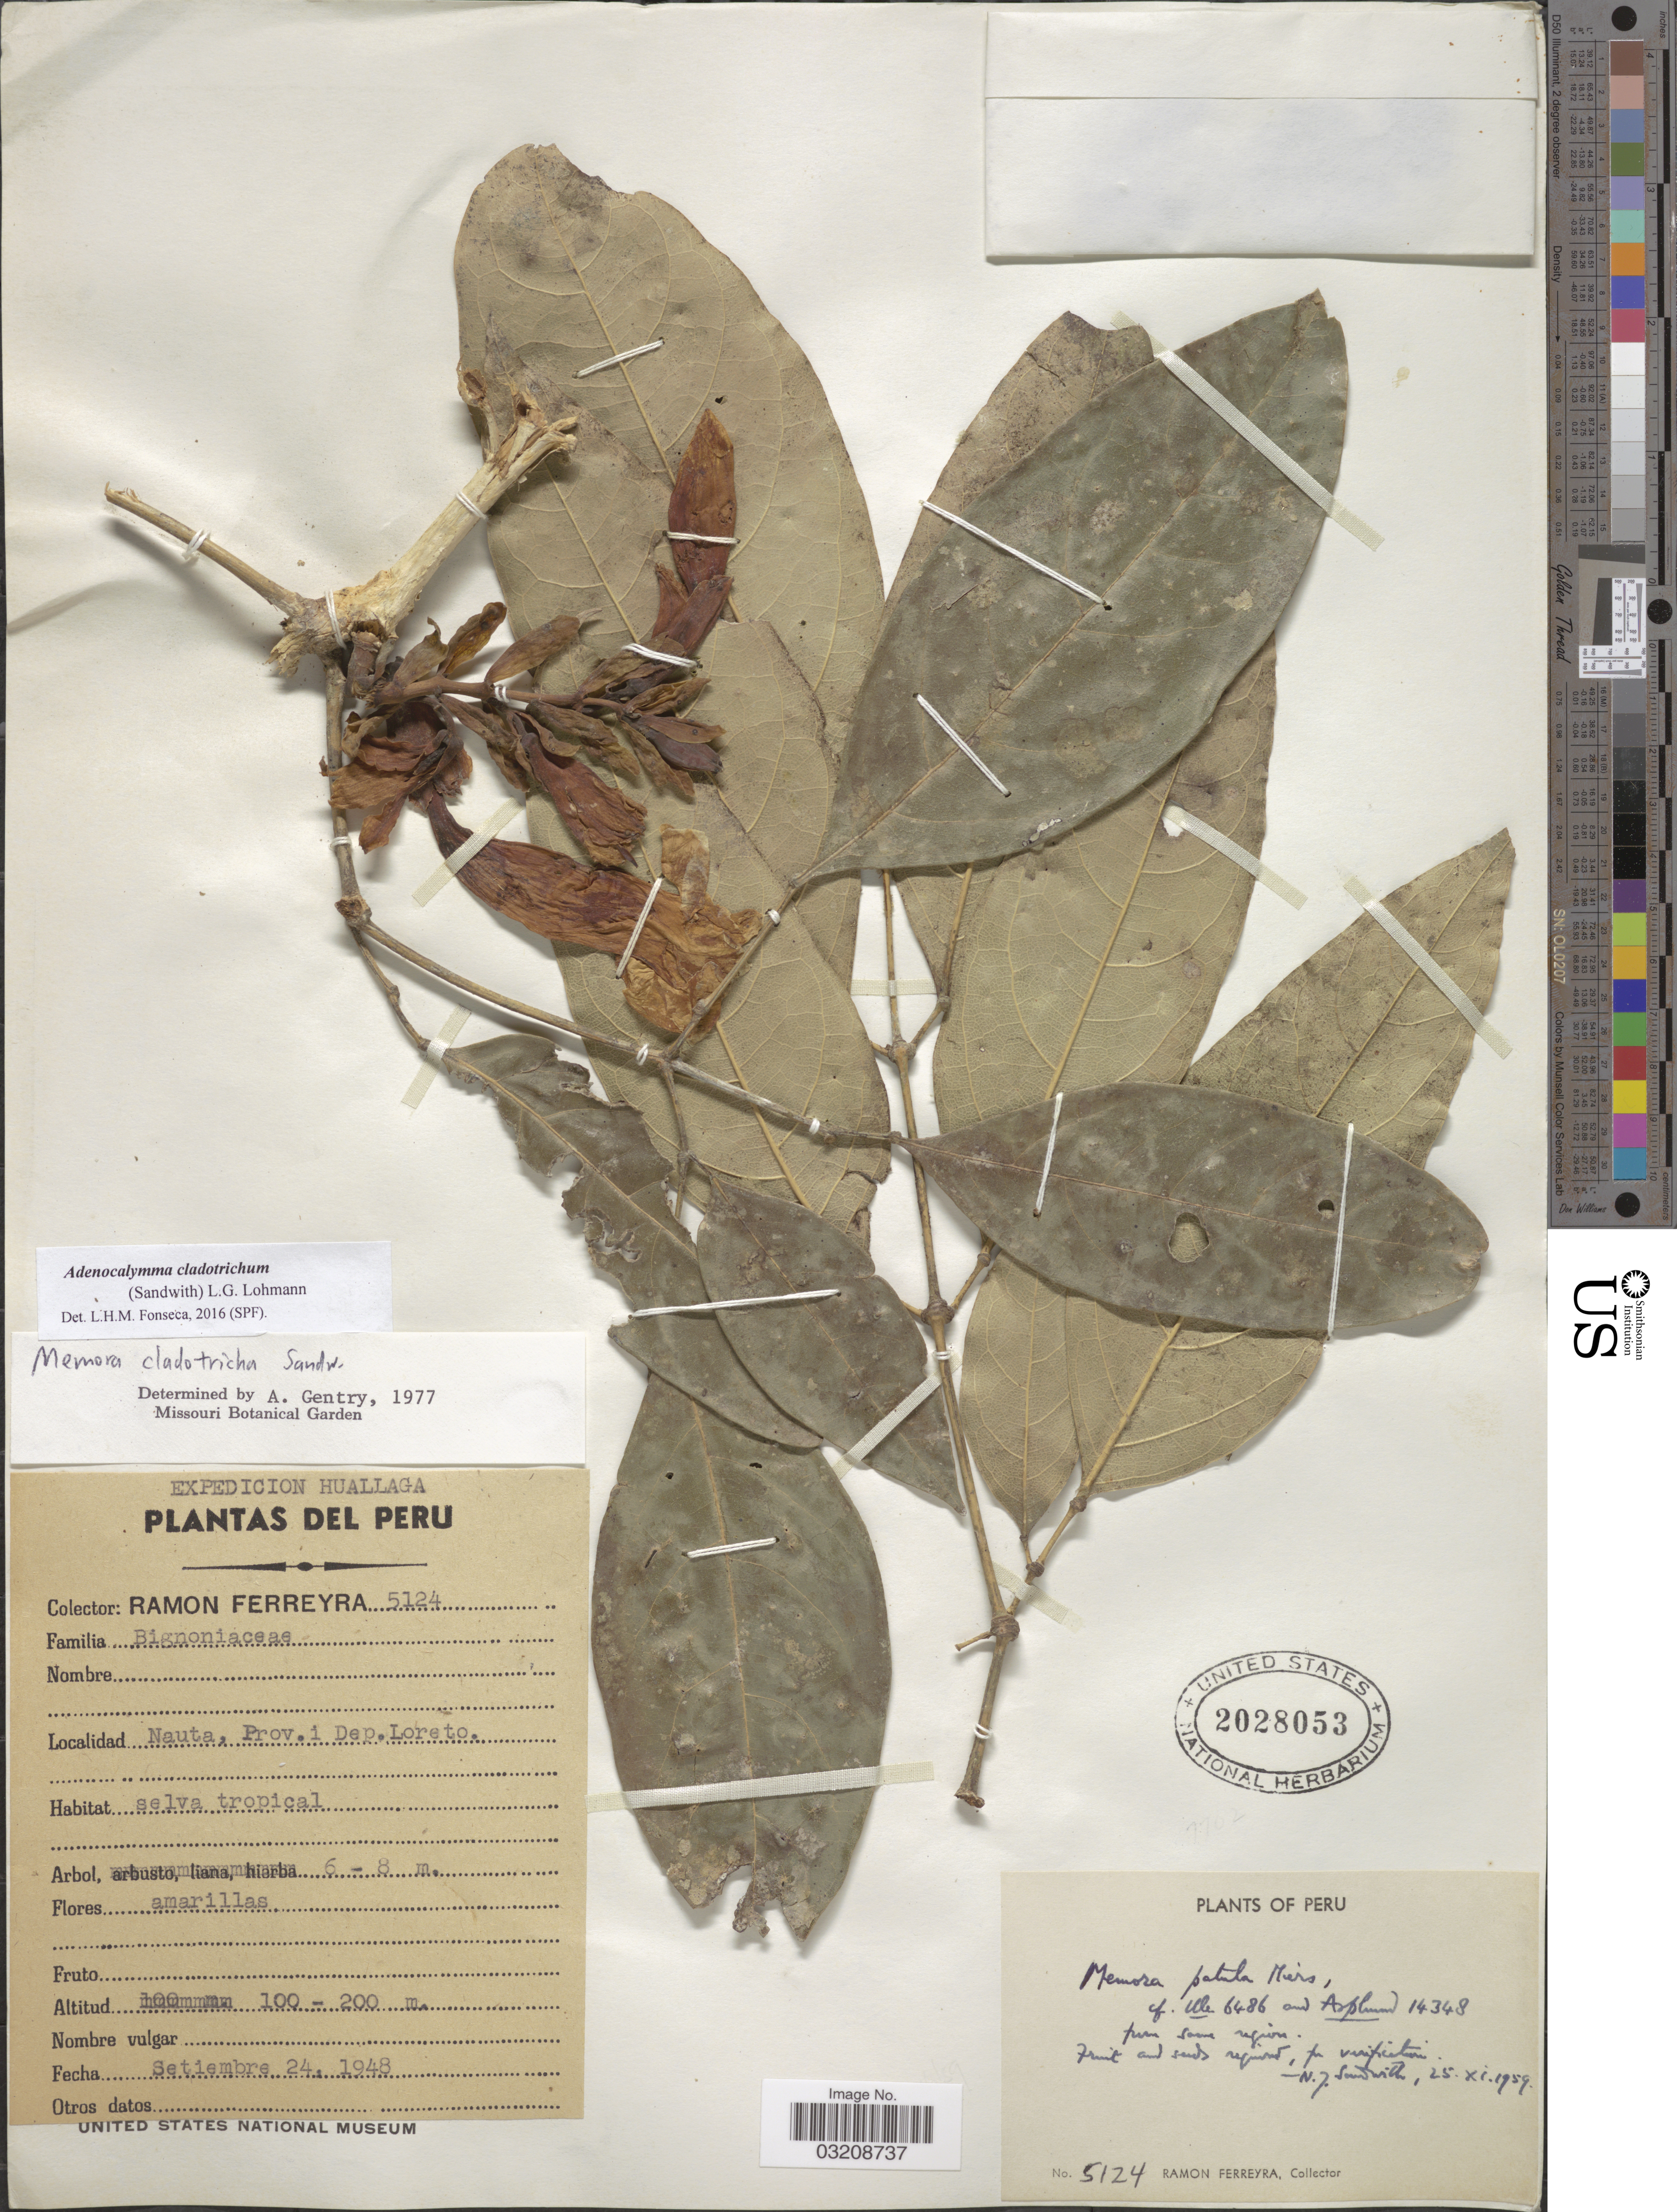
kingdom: Plantae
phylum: Tracheophyta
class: Magnoliopsida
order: Lamiales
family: Bignoniaceae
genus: Adenocalymma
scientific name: Adenocalymma cladotrichum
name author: (Sandwith) L.G. Lohmann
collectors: R. A. Ferreyra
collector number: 5124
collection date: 1948-09-24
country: Peru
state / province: Loreto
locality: Nauta, Prov. i Dep. Loreto.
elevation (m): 100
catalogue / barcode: US 2028053